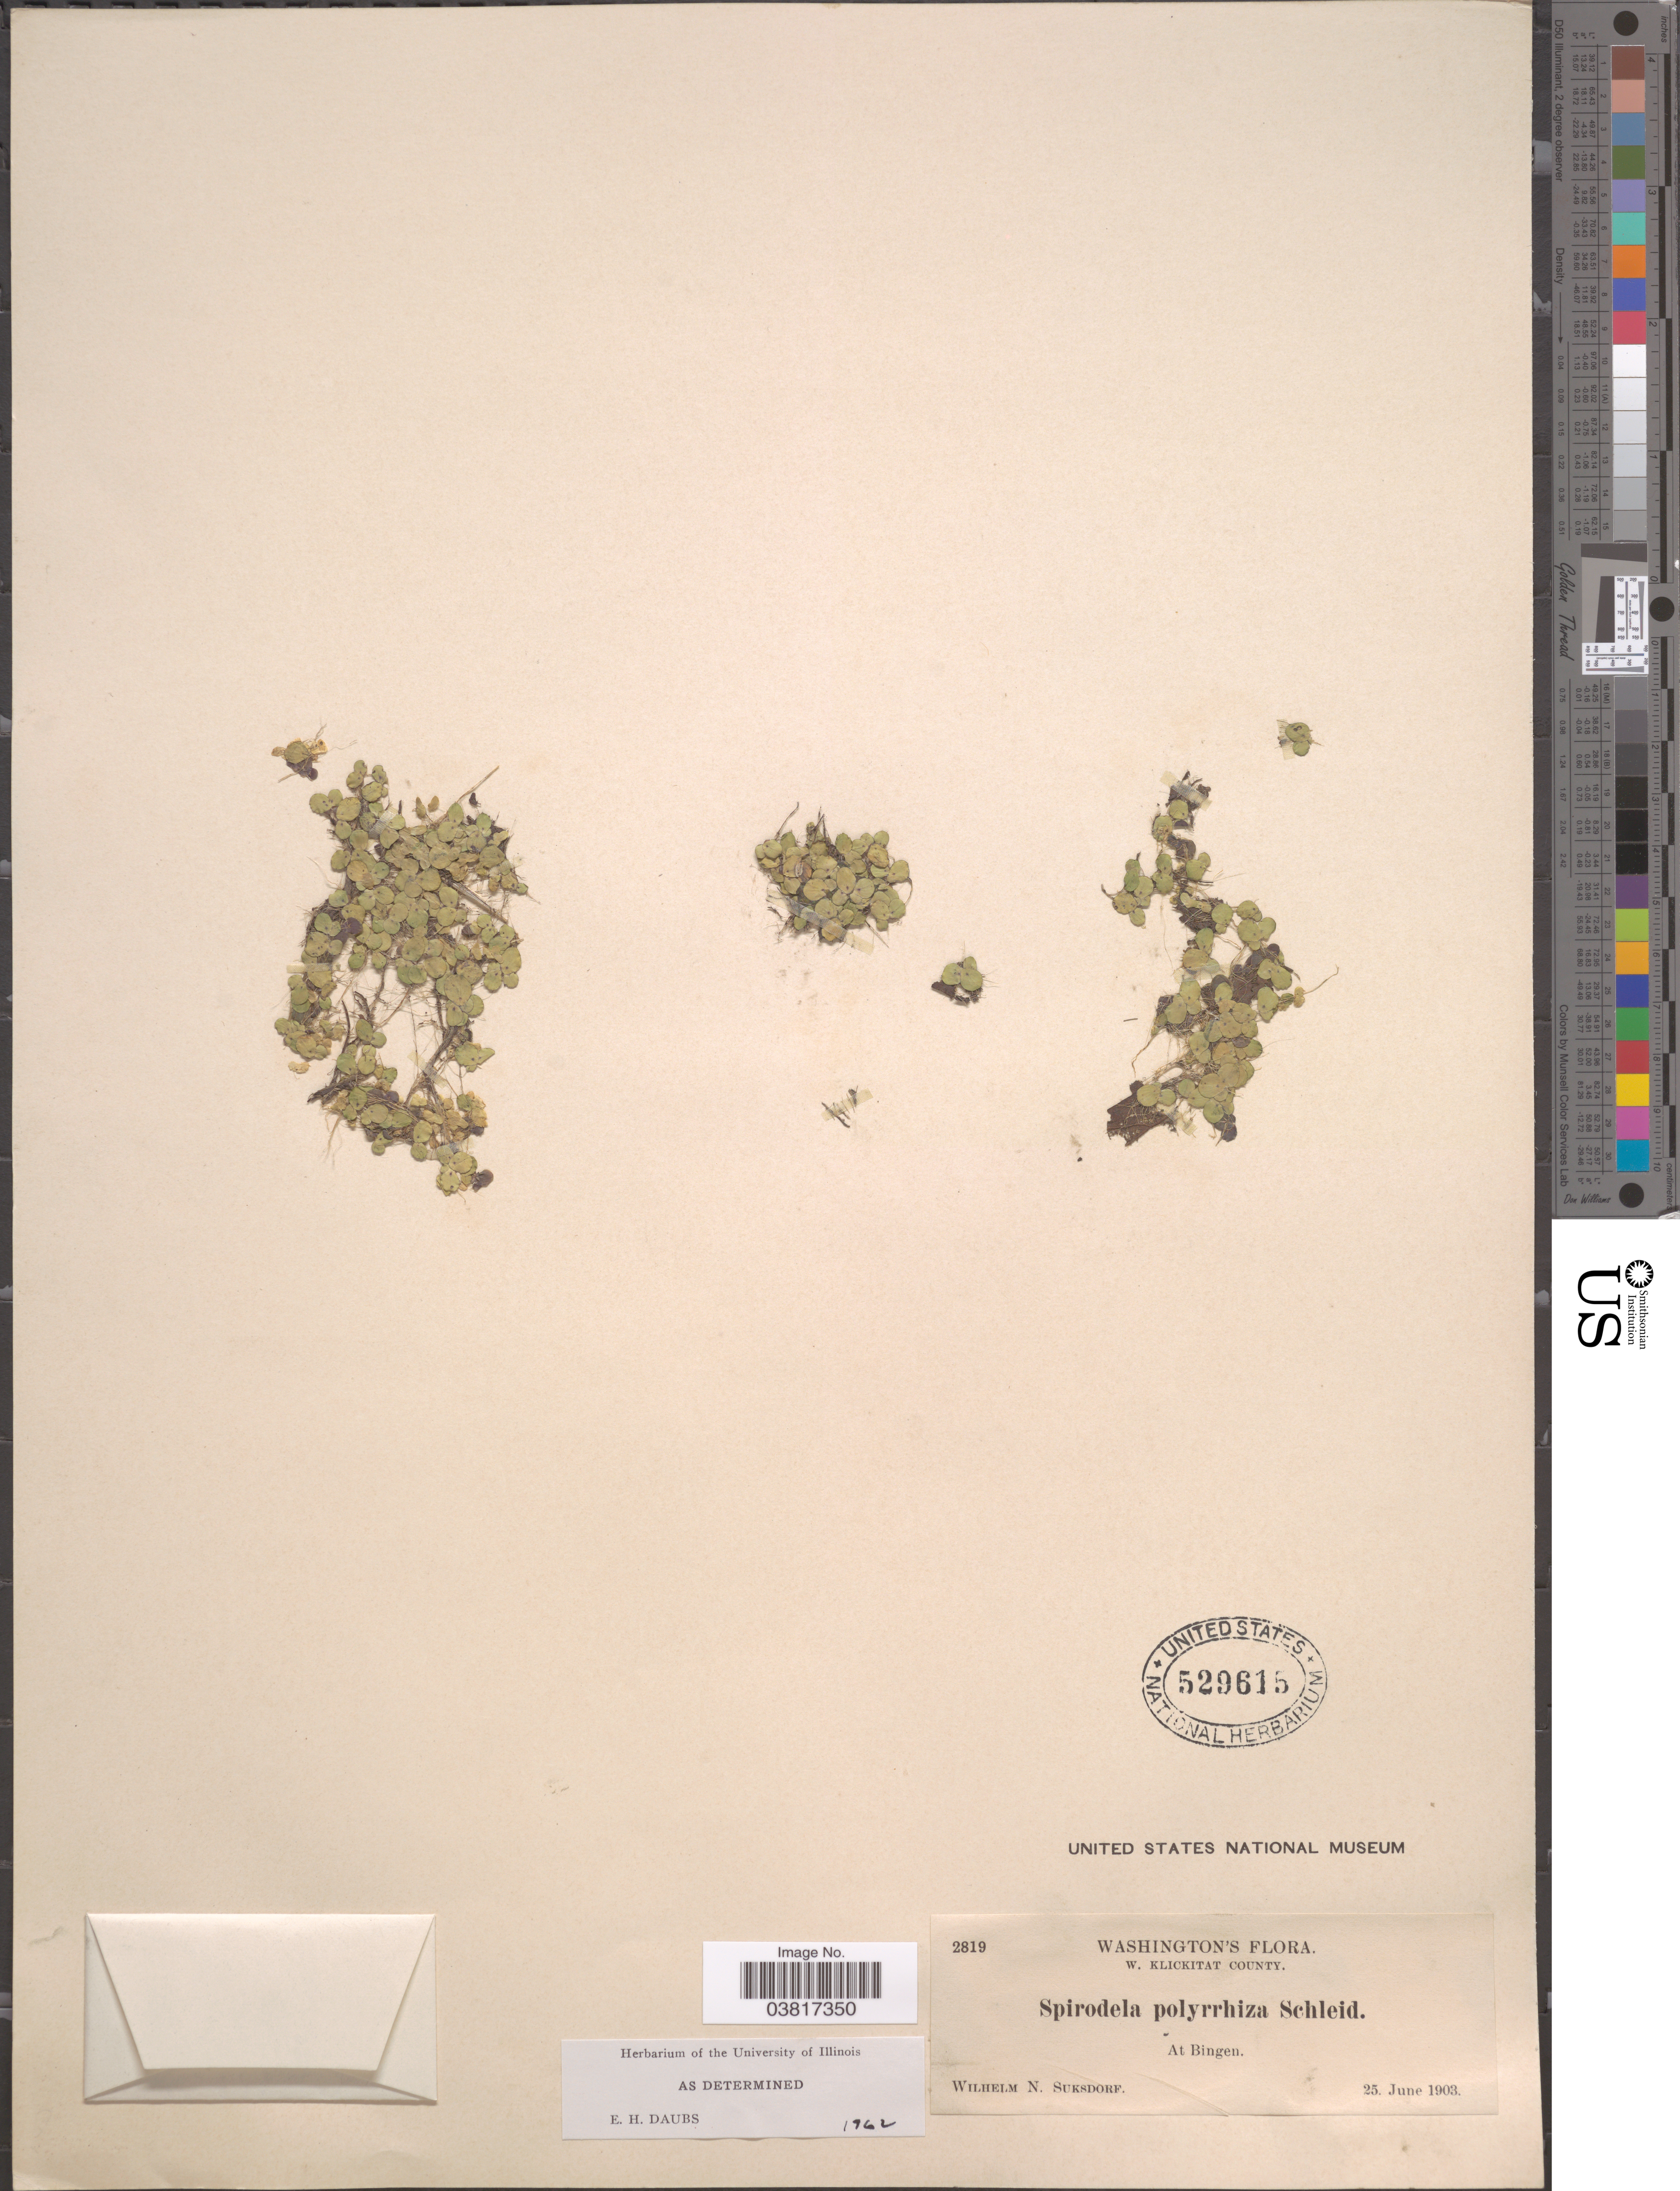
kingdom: Plantae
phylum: Tracheophyta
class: Liliopsida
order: Alismatales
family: Araceae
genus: Spirodela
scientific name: Spirodela polyrrhiza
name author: (L.) Schleid.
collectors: W. N. Suksdorf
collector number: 2819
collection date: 1903-06-25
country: United States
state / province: Washington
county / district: Klickitat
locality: W. Klickitat County. At Bingen.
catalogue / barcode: US 529615